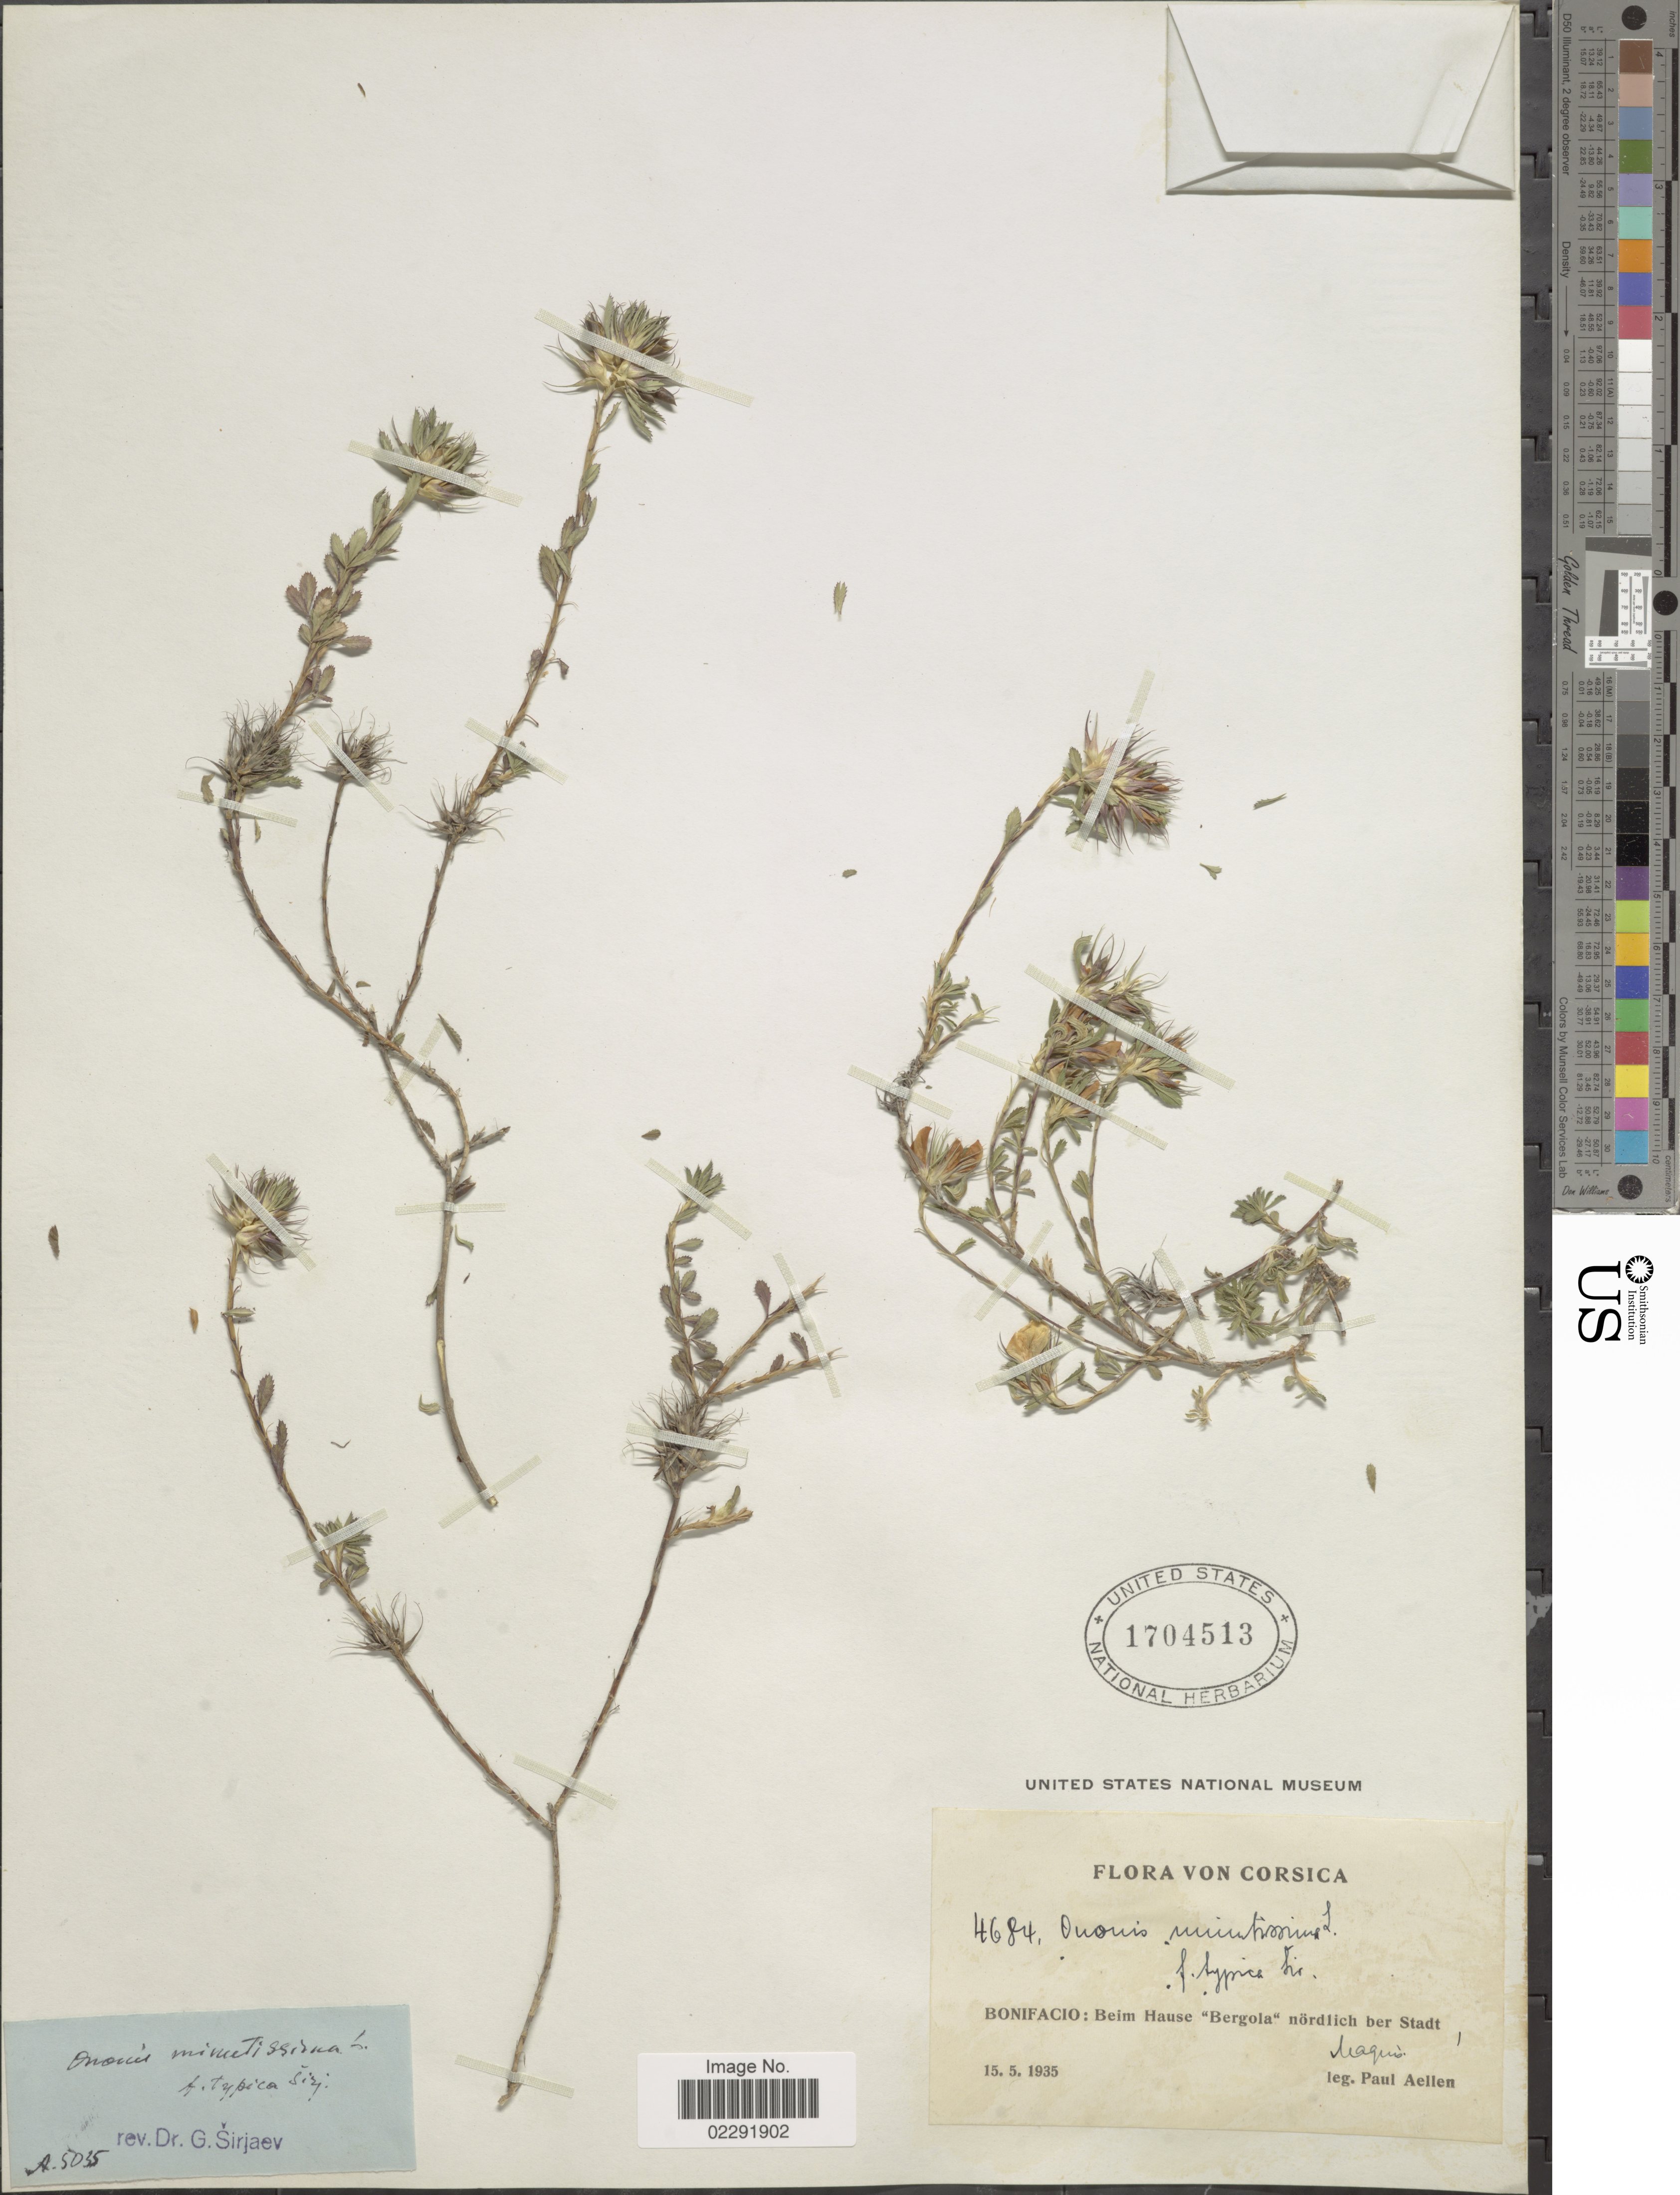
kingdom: Plantae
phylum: Tracheophyta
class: Magnoliopsida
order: Fabales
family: Fabaceae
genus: Ononis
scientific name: Ononis minutissima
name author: L.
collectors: P. Aellen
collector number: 4684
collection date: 1935-05-15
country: France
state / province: Corsica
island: Corse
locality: Bonifacio: Beim Hause Bergola: nordlich ber Stadt, Maquis. [interpreted]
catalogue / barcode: US 1704513